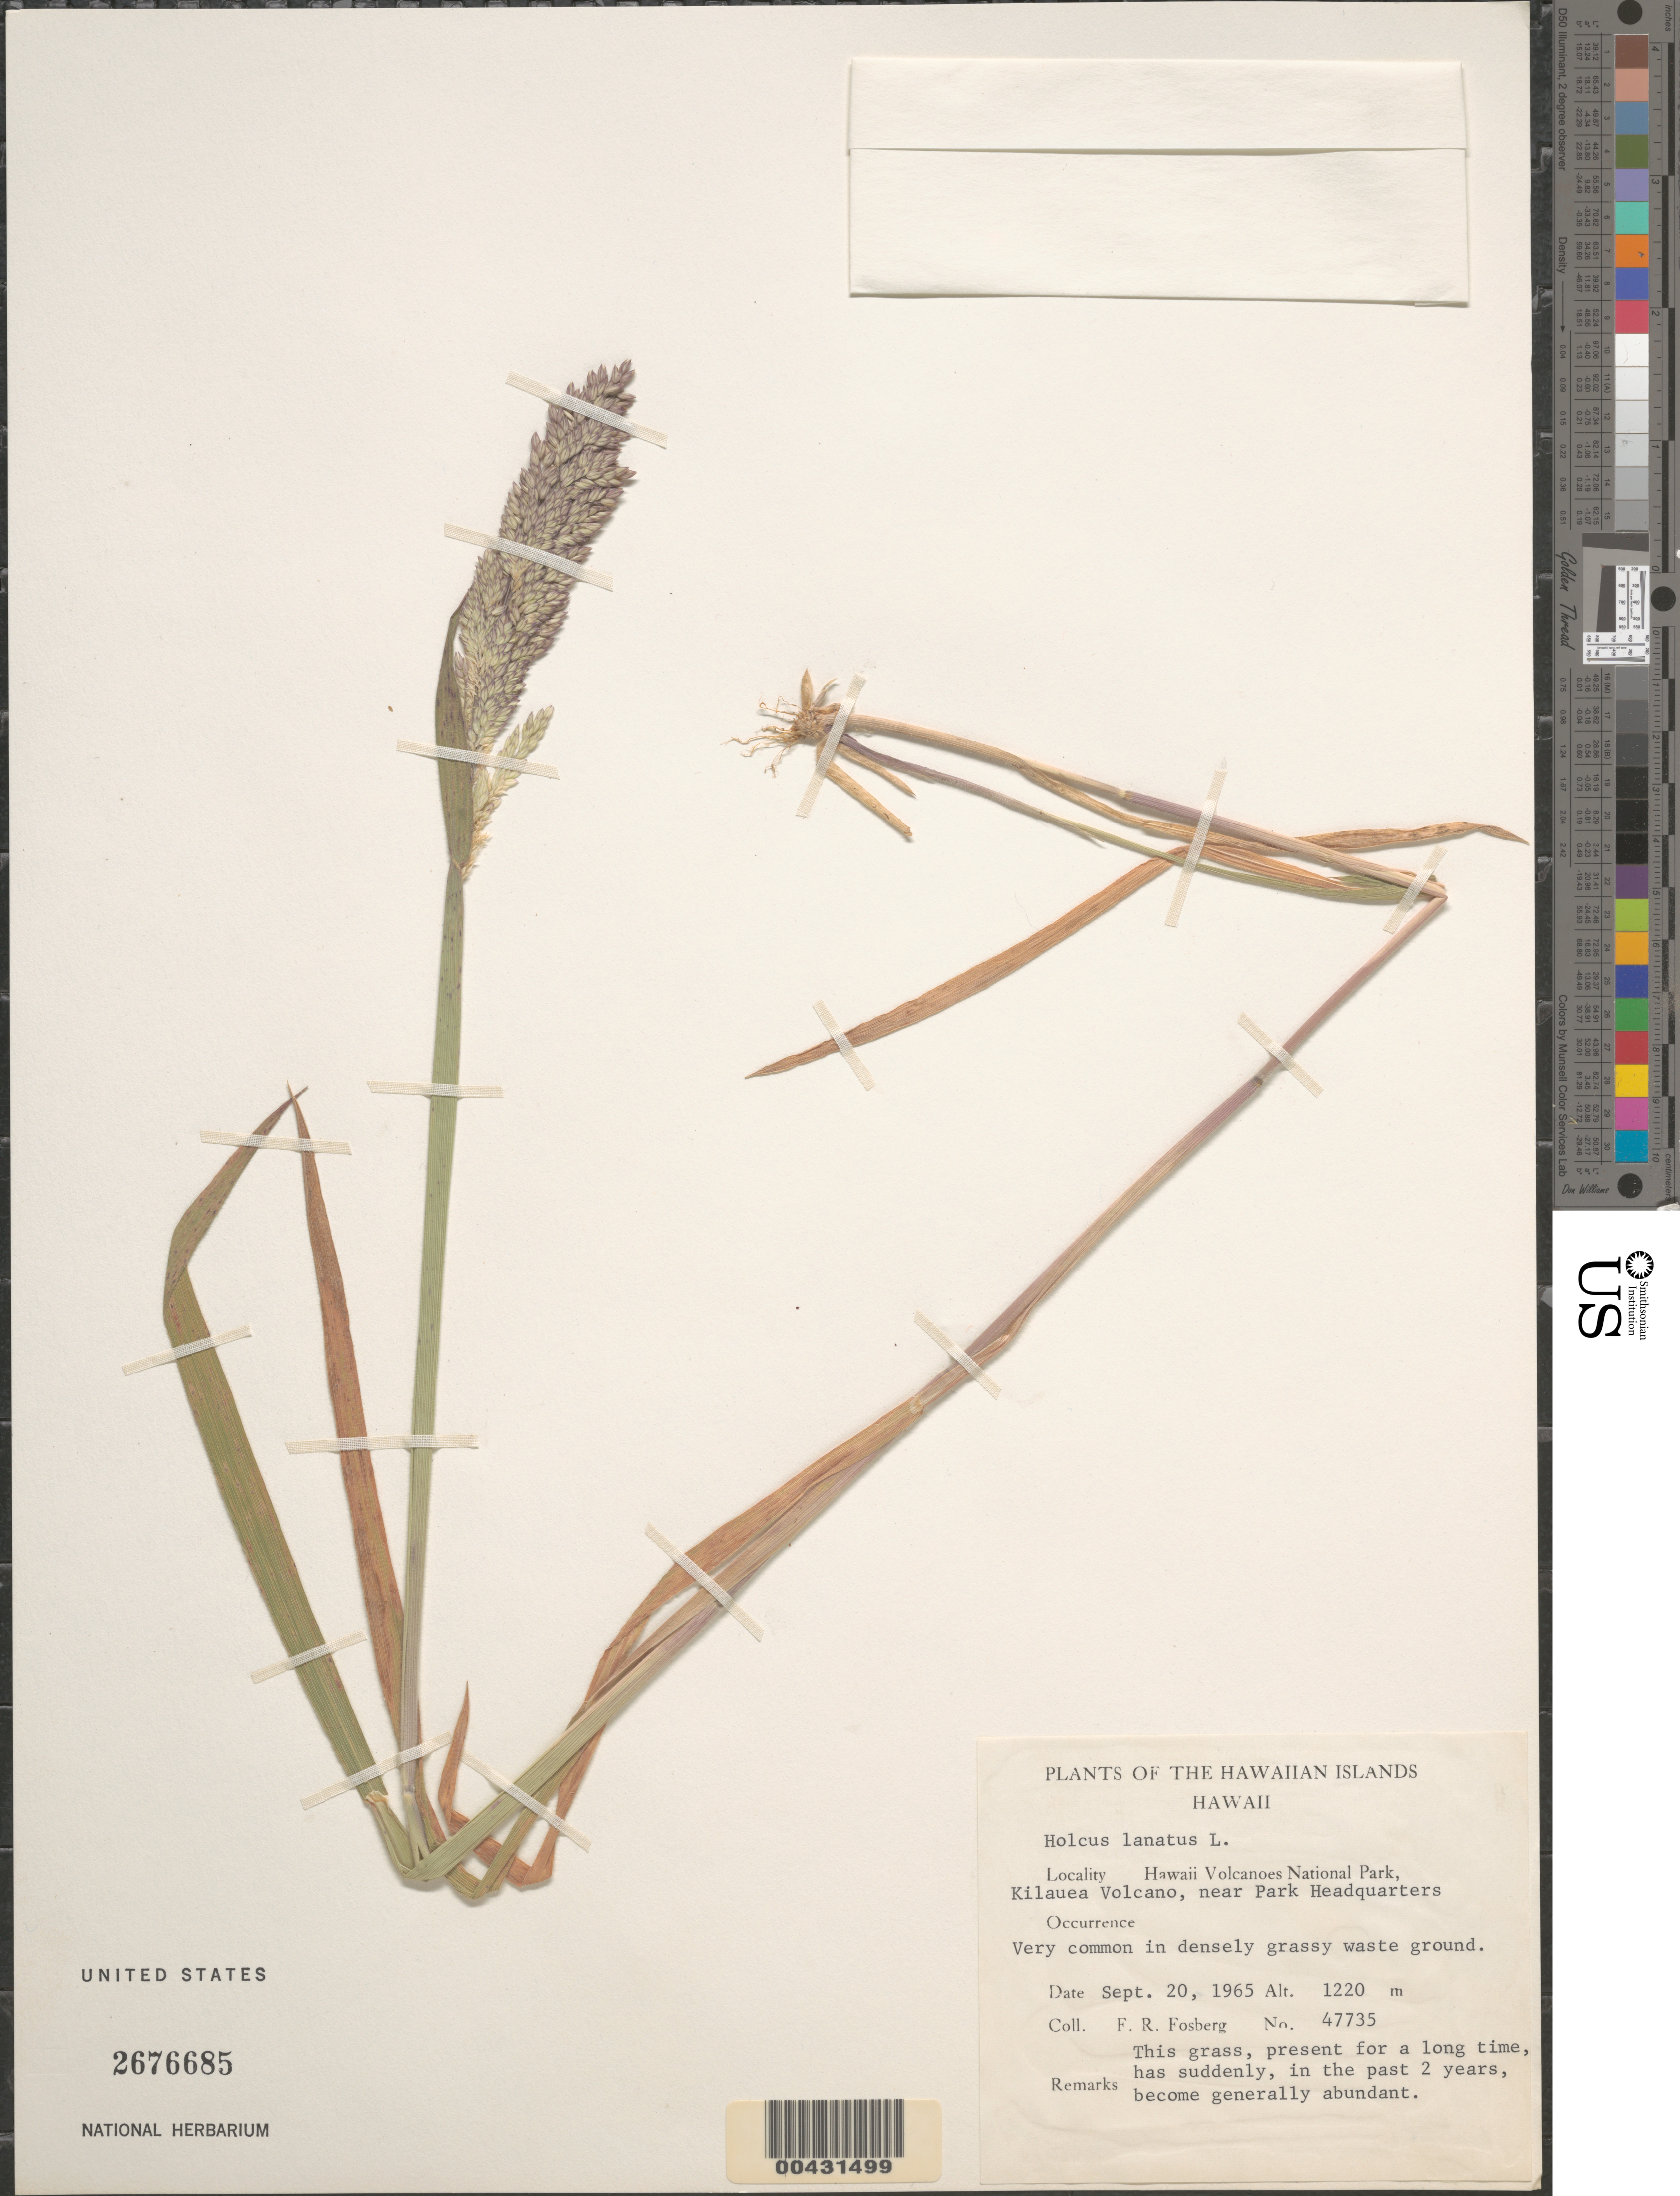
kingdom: Plantae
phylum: Tracheophyta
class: Liliopsida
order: Poales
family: Poaceae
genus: Holcus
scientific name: Holcus lanatus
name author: L.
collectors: F. R. Fosberg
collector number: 47735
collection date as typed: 20 Sep 1965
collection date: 1965-09-20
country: United States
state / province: Hawaii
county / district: Hawaii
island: Hawaii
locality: Hawaii Volcanoes National Park, Kilauea Volcano, near Park Headquarters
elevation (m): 1220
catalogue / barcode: US 2676685